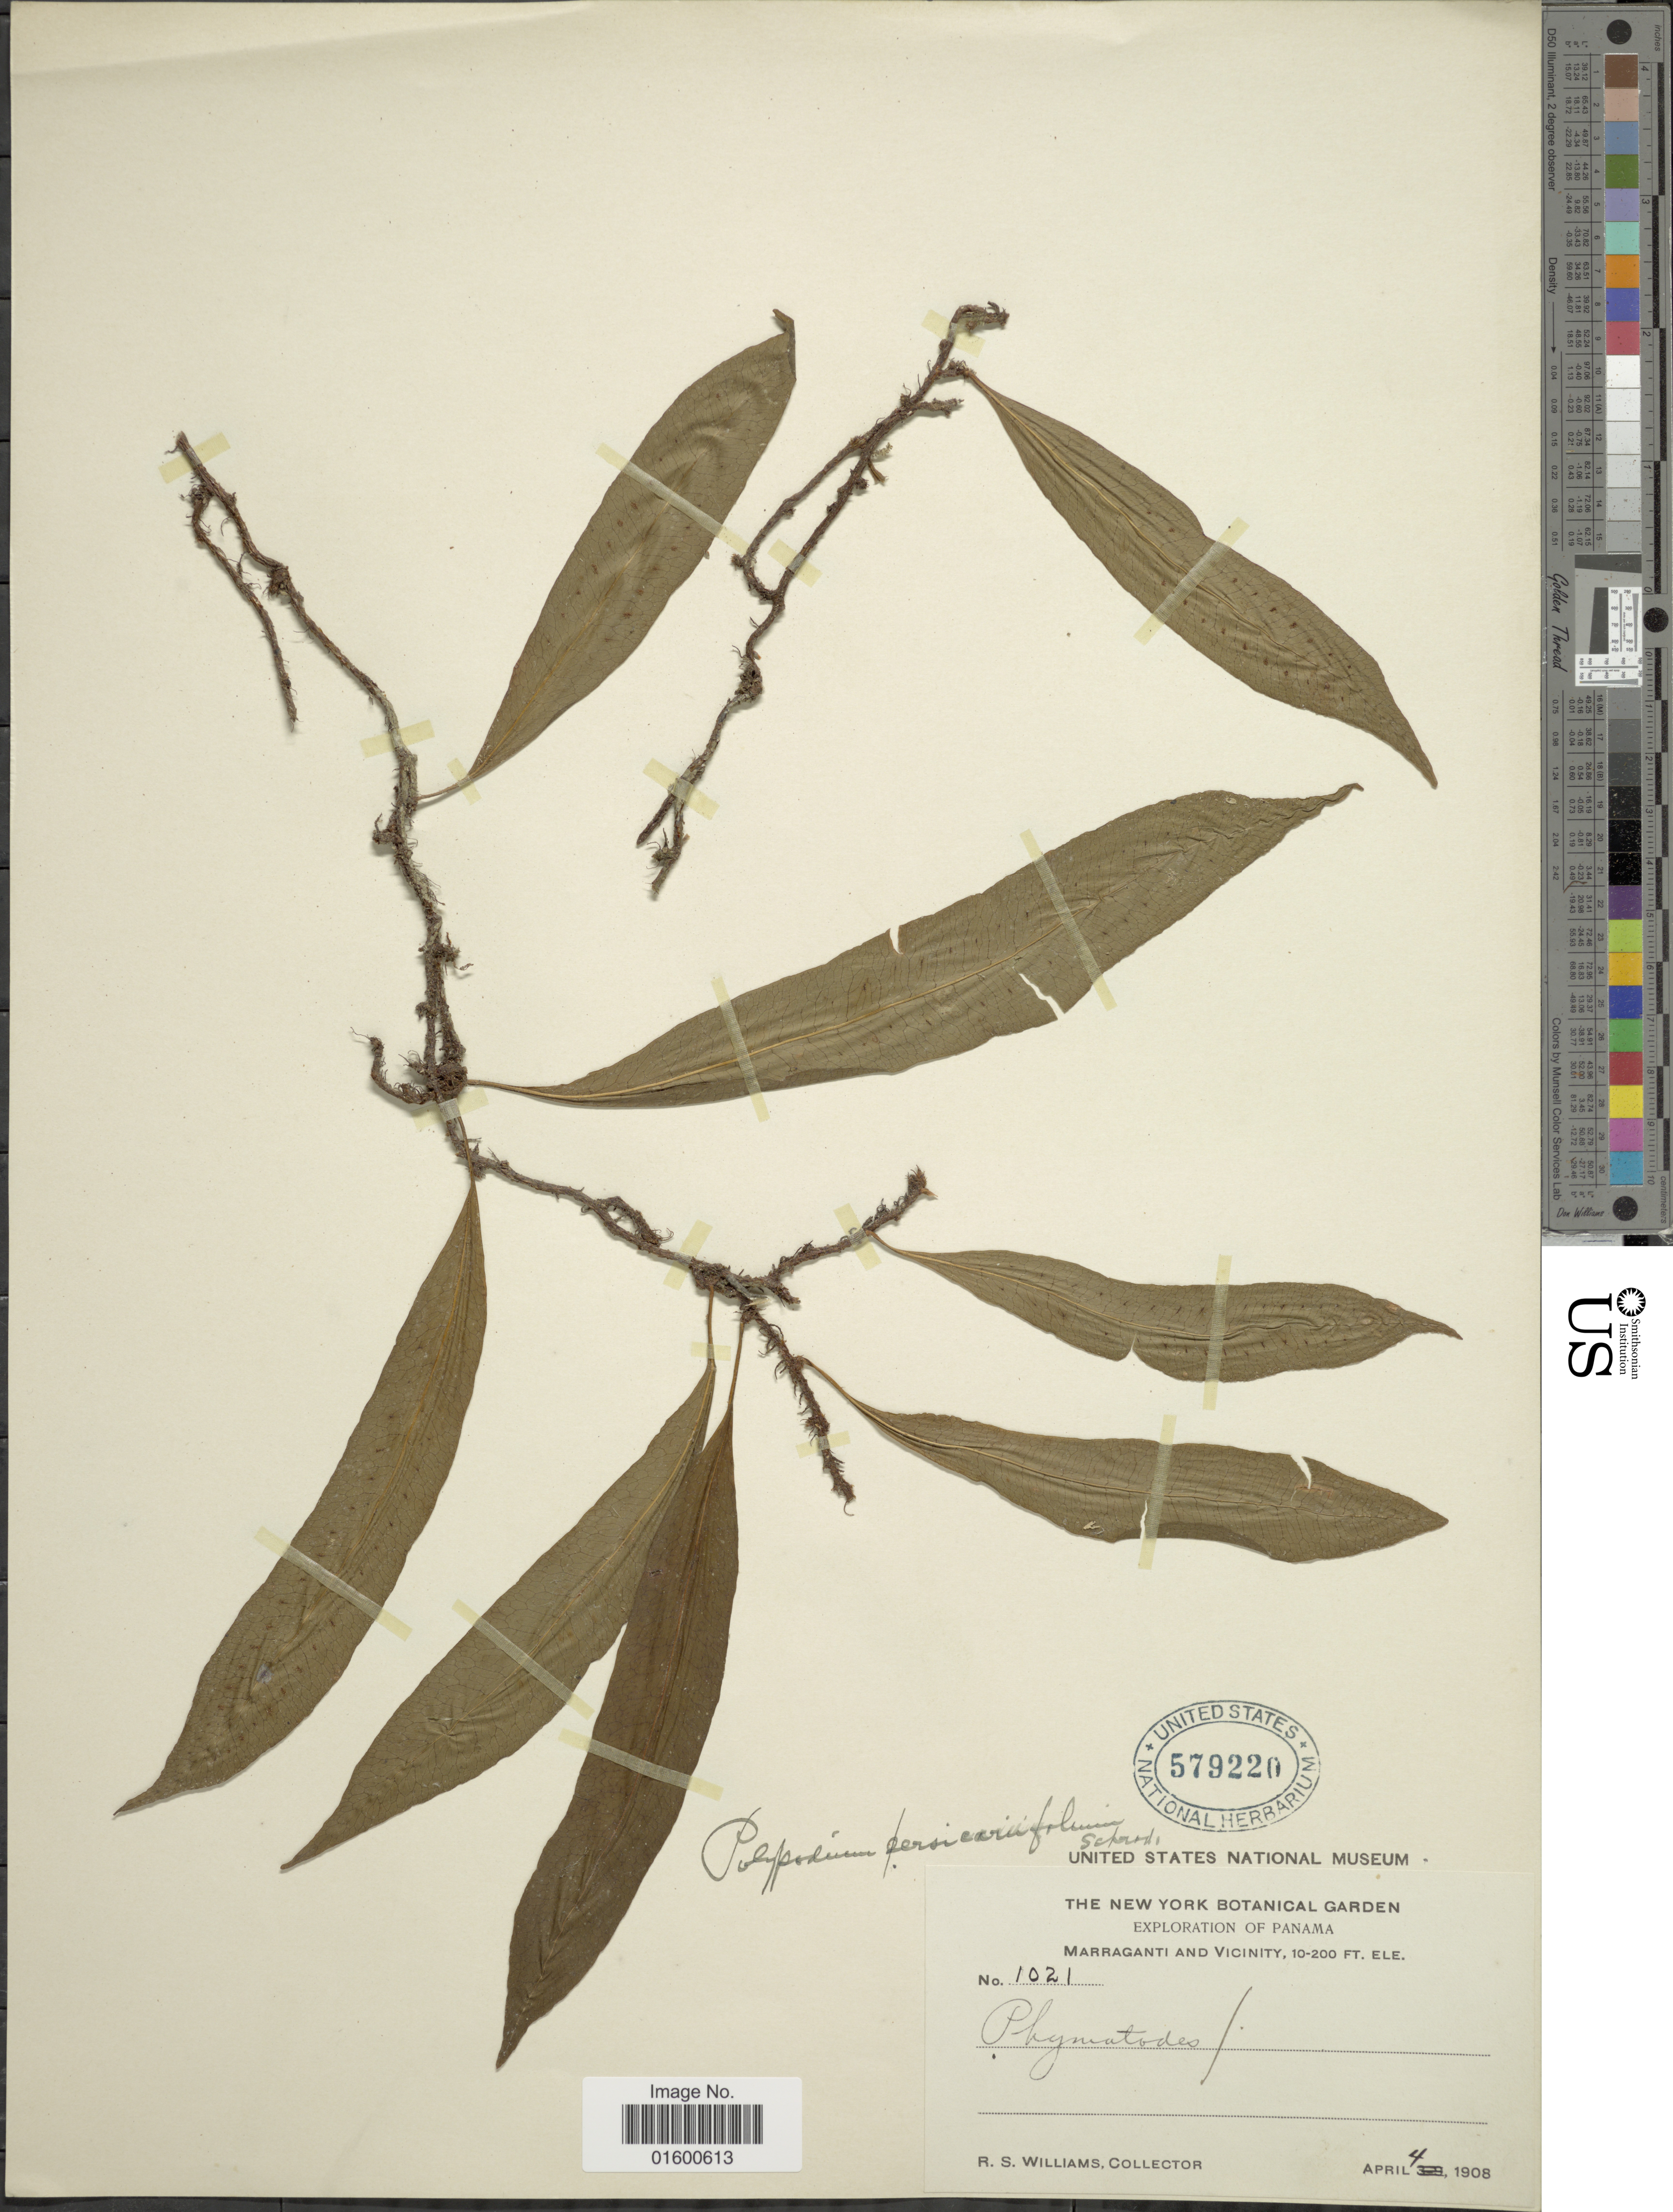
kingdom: Plantae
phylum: Tracheophyta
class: Polypodiopsida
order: Polypodiales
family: Polypodiaceae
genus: Microgramma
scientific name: Microgramma persicariifolia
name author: (Schrad.) C. Presl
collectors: R. S. Williams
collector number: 1021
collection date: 1908-04-04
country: Panama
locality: Marraganti and vicinity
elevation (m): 3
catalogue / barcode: US 579220